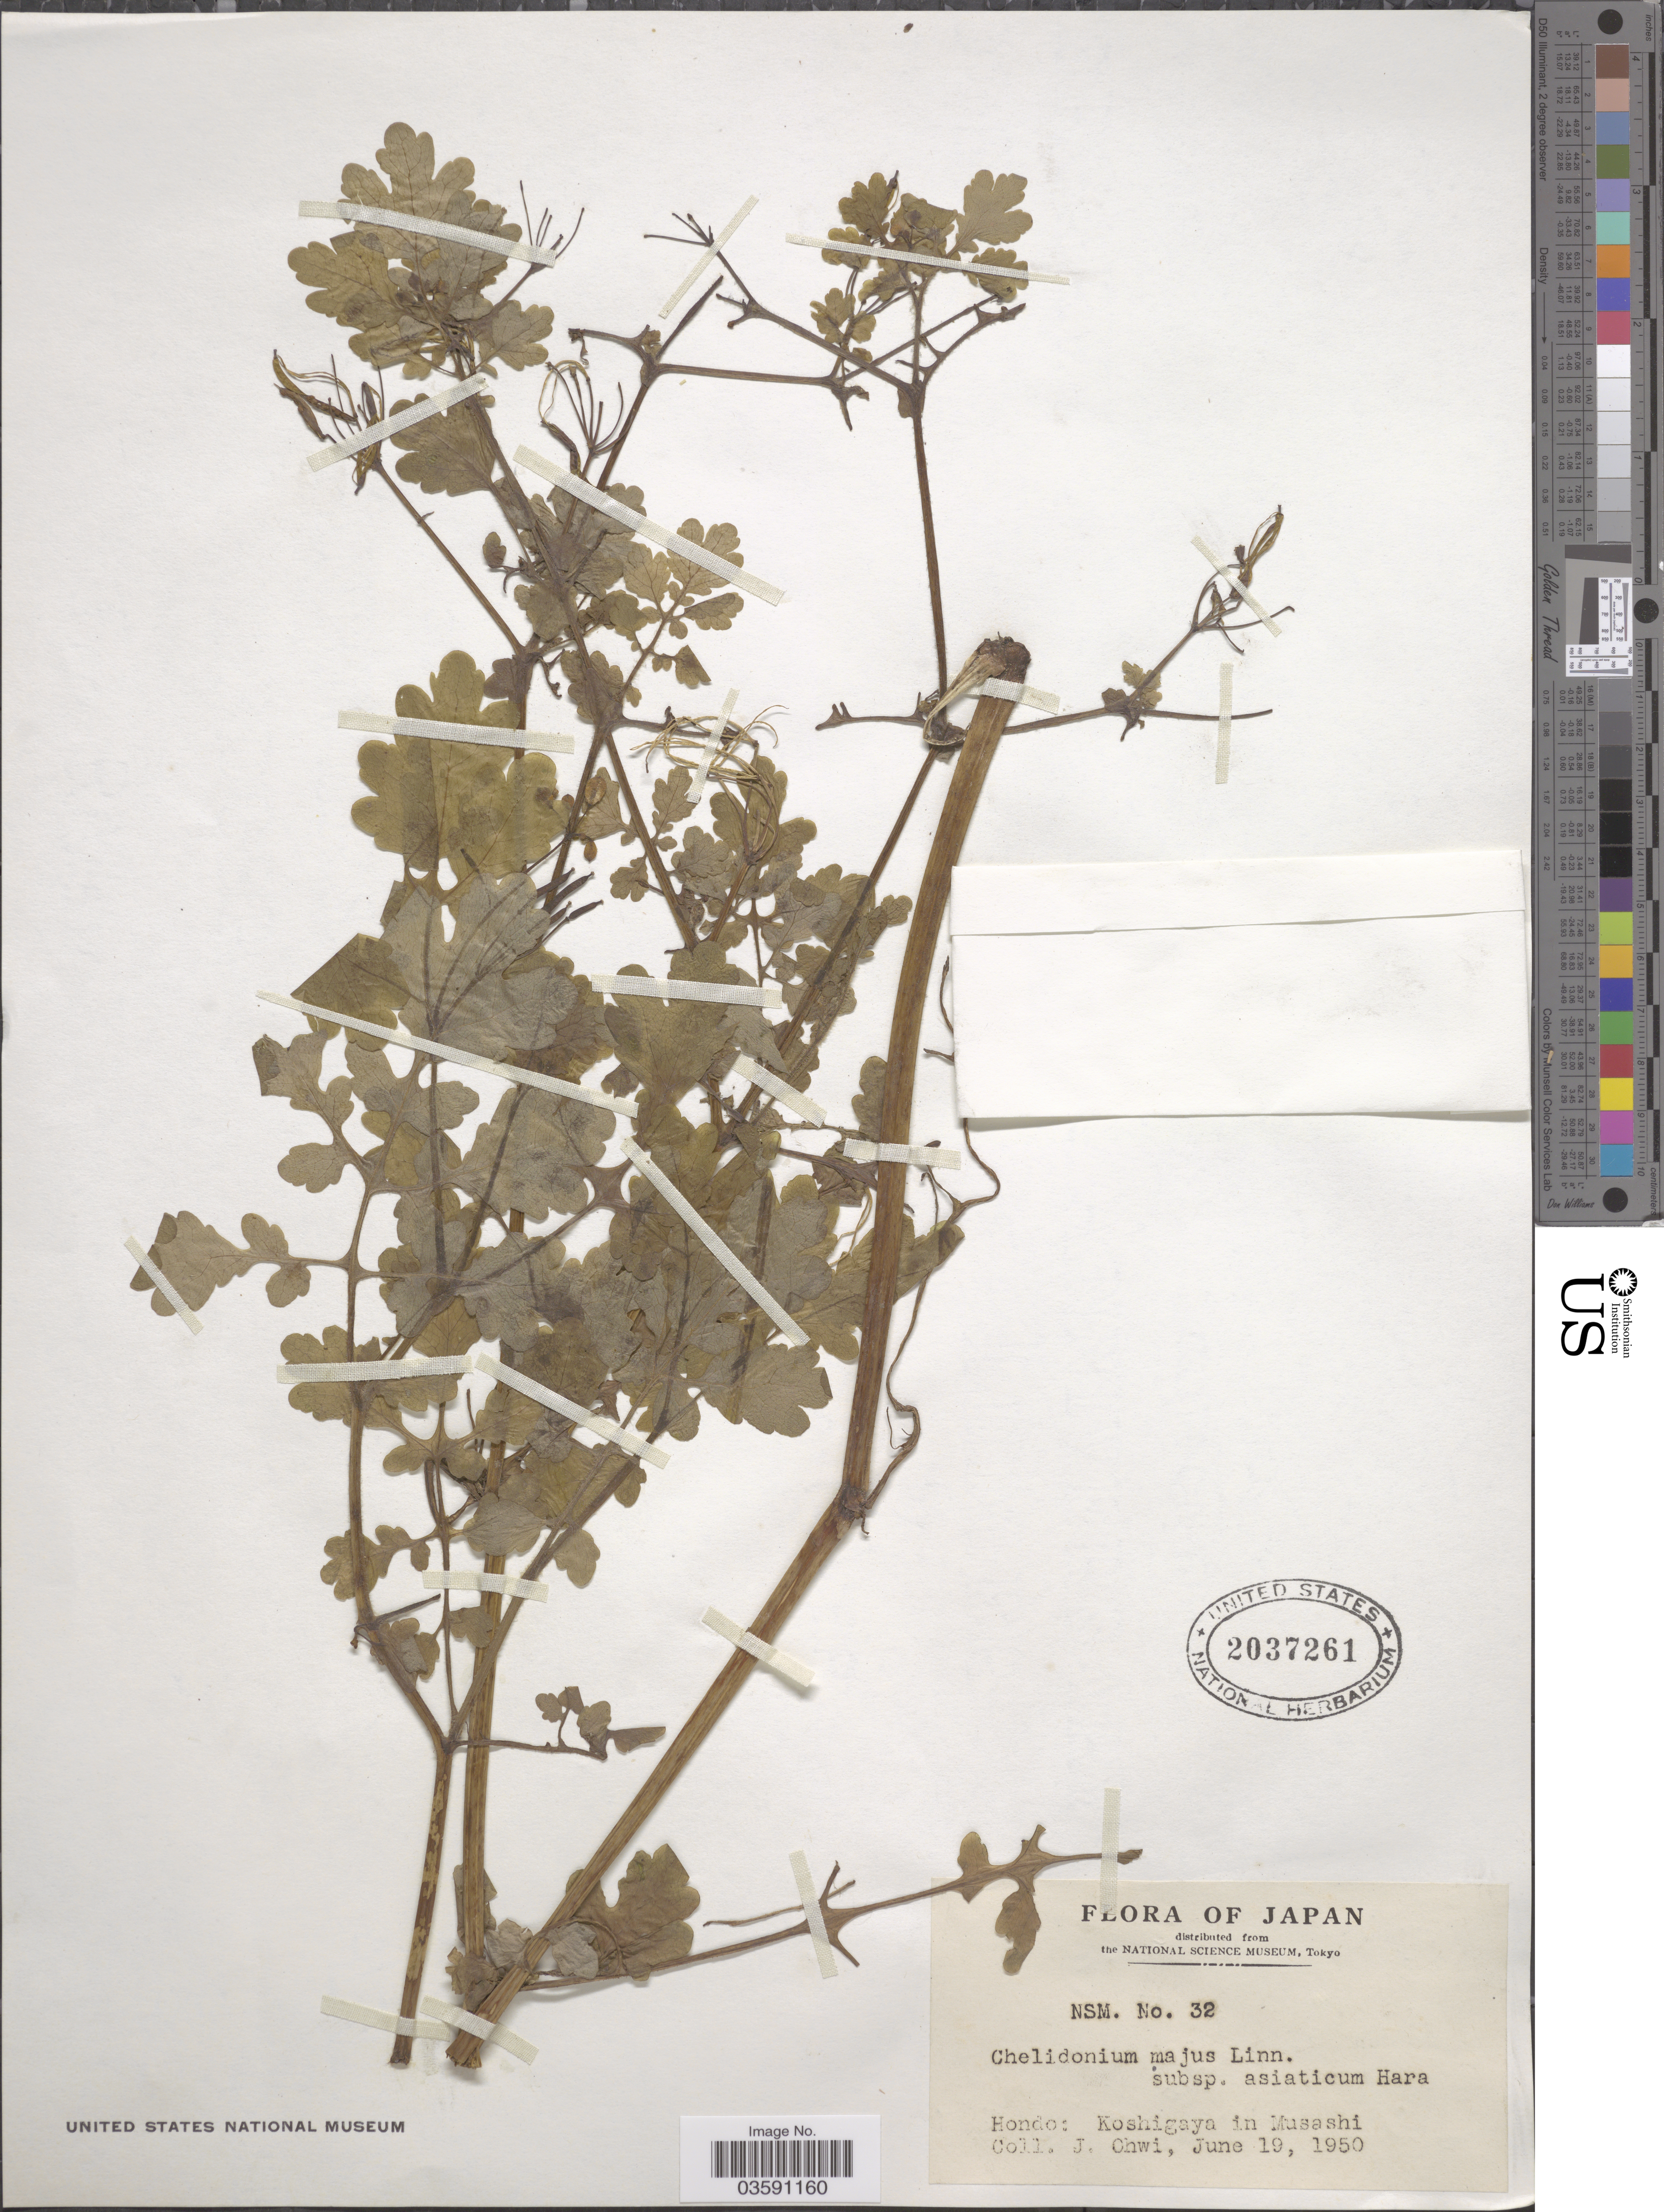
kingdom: Plantae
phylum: Tracheophyta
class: Magnoliopsida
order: Ranunculales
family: Papaveraceae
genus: Chelidonium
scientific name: Chelidonium majus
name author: L.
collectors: J. Ohwi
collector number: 32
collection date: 1950-06-19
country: Japan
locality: Hondo: Koshigaya in Musashi.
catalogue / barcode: US 2037261